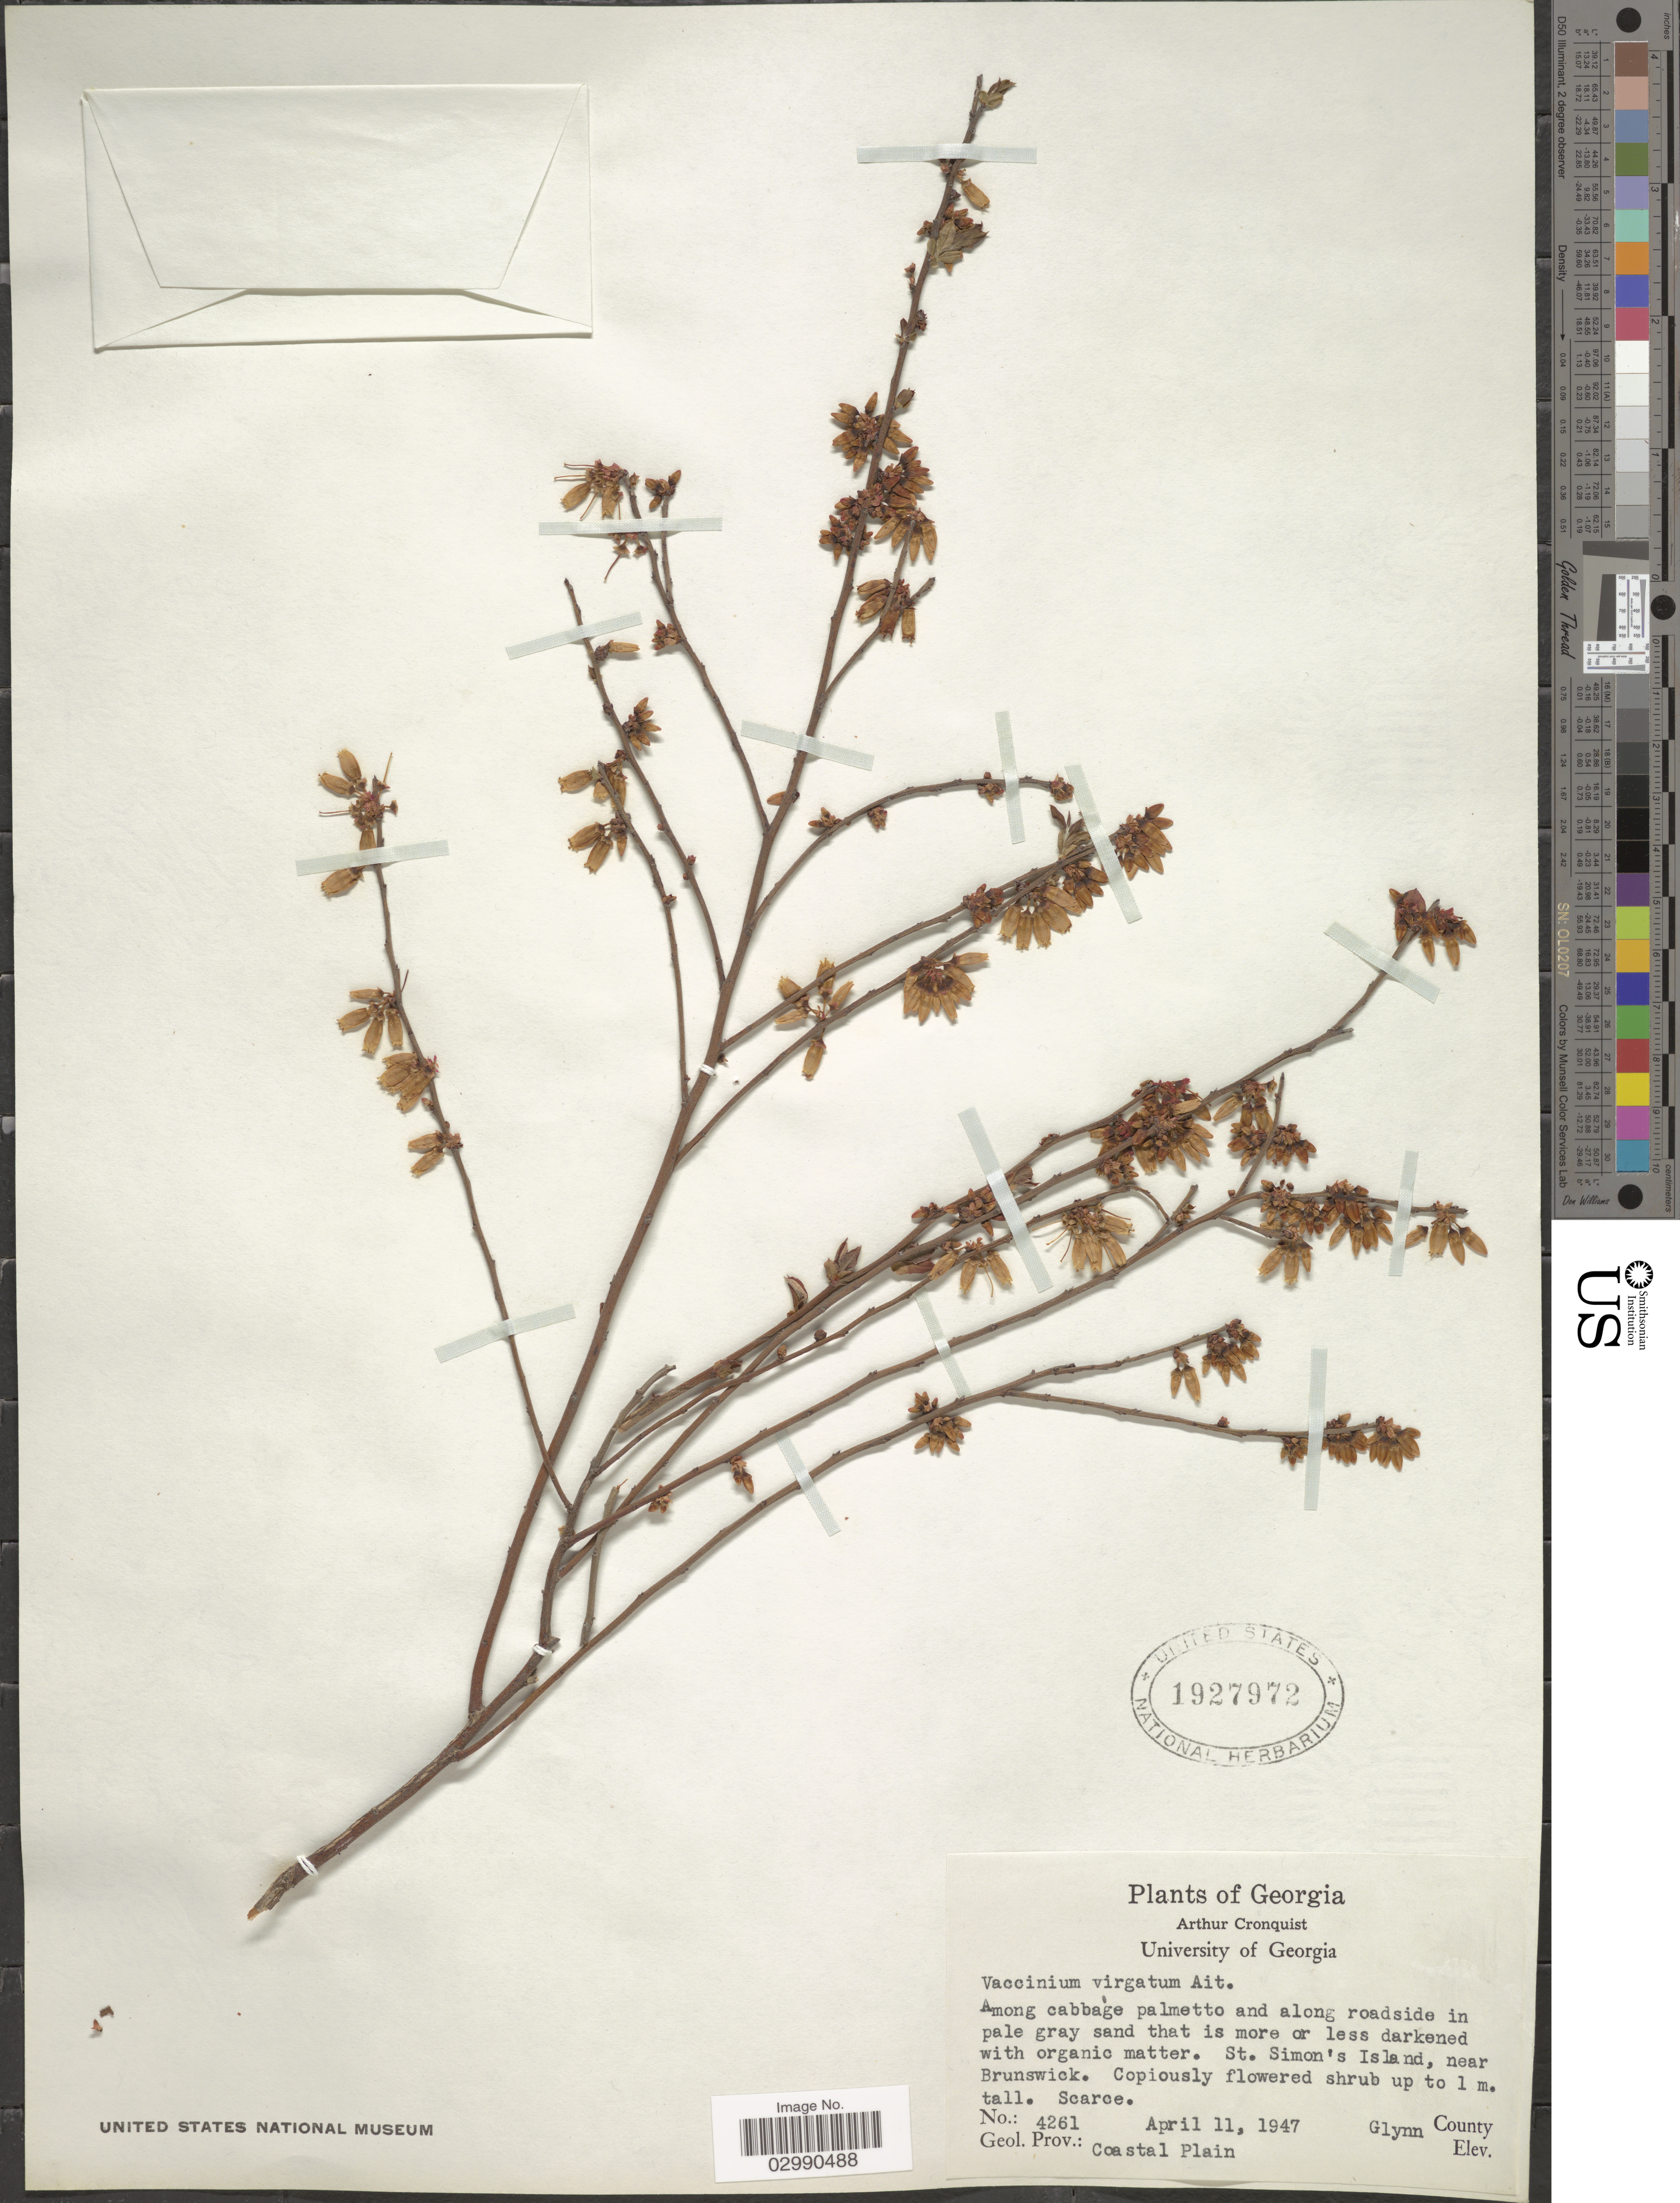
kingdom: Plantae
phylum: Tracheophyta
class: Magnoliopsida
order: Ericales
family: Ericaceae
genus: Vaccinium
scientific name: Vaccinium virgatum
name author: Aiton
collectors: A. J. Cronquist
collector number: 4261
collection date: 1947-04-11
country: United States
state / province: Georgia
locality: St. Simon's Island, near Brunswick. Glynn County.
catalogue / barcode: US 1927972